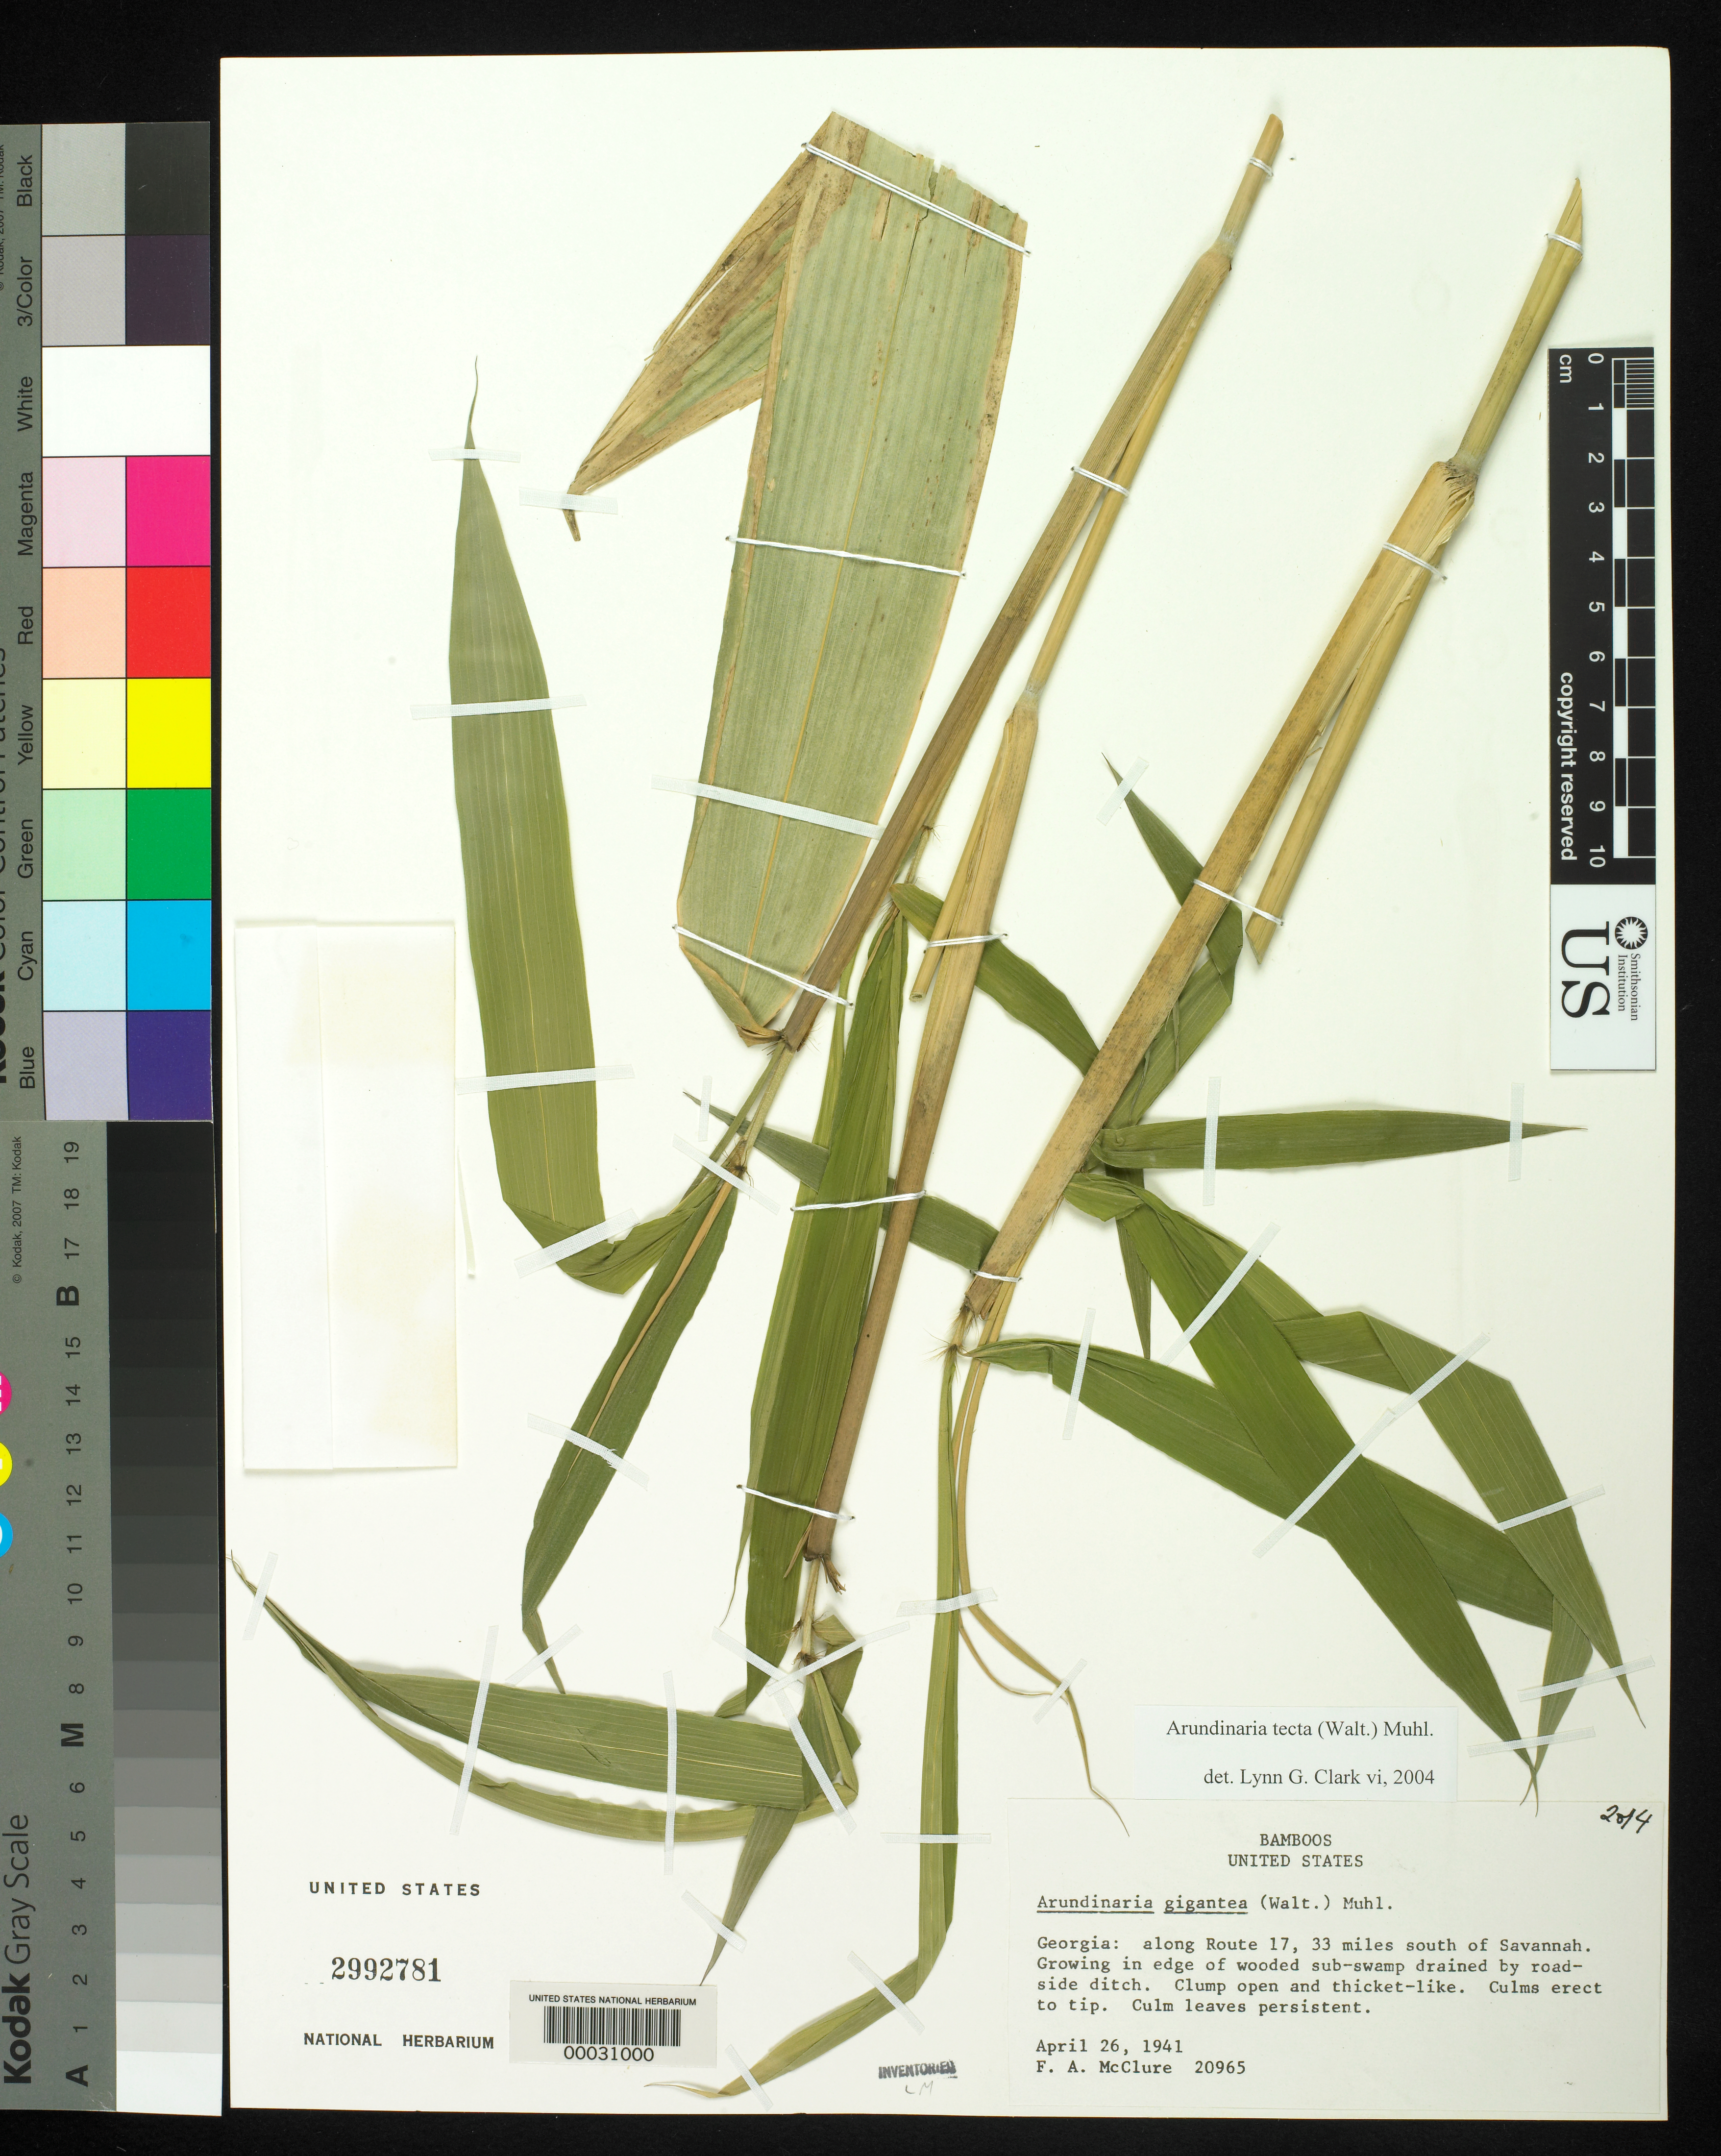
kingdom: Plantae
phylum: Tracheophyta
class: Liliopsida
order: Poales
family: Poaceae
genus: Arundinaria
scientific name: Arundinaria tecta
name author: (Walter) Muhl.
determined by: Clark, Lynn G., (ISC), Iowa State University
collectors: F. A. McClure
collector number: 20965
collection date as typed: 26 Apr 1941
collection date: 1941-04-26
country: United States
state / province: Georgia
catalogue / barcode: US 2992781